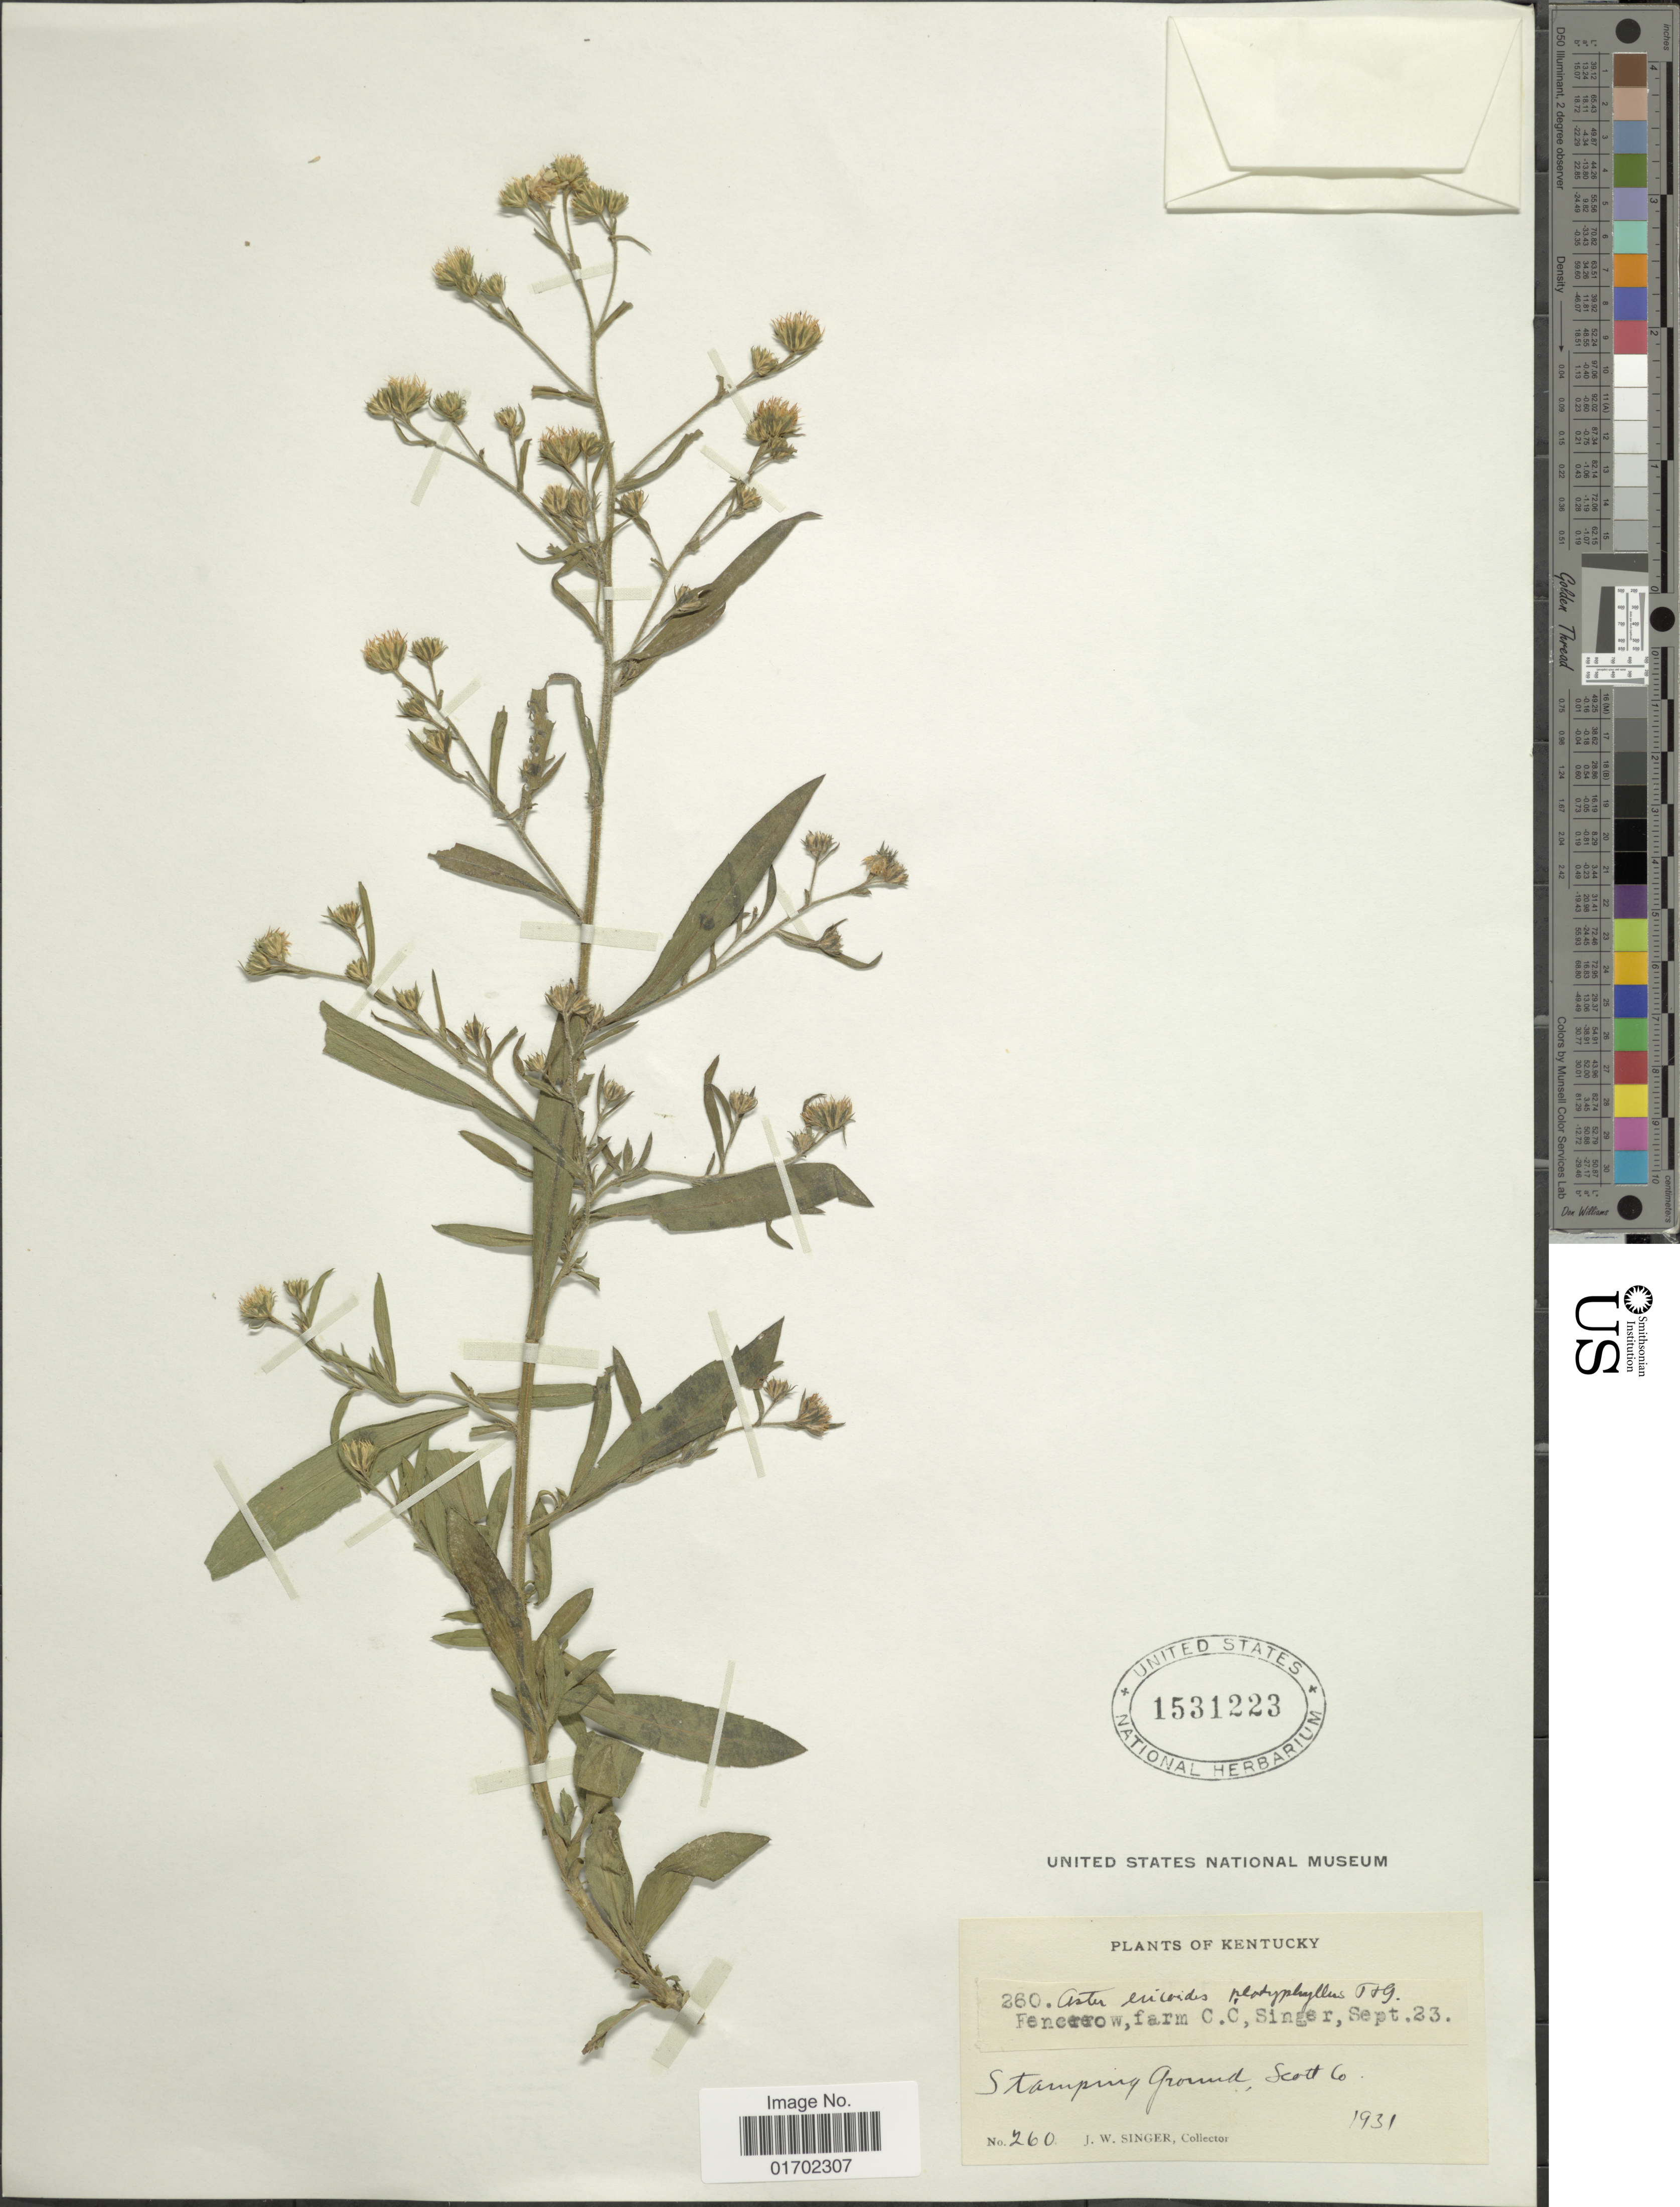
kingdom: Plantae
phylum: Tracheophyta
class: Magnoliopsida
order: Asterales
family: Asteraceae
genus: Symphyotrichum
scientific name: Symphyotrichum pilosum var. pilosum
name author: (Willd.) G.L. Nesom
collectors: J. EW. Singer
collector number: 260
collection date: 1931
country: United States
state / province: Kentucky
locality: Stamping ground, Scott. Co.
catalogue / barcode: US 1531223